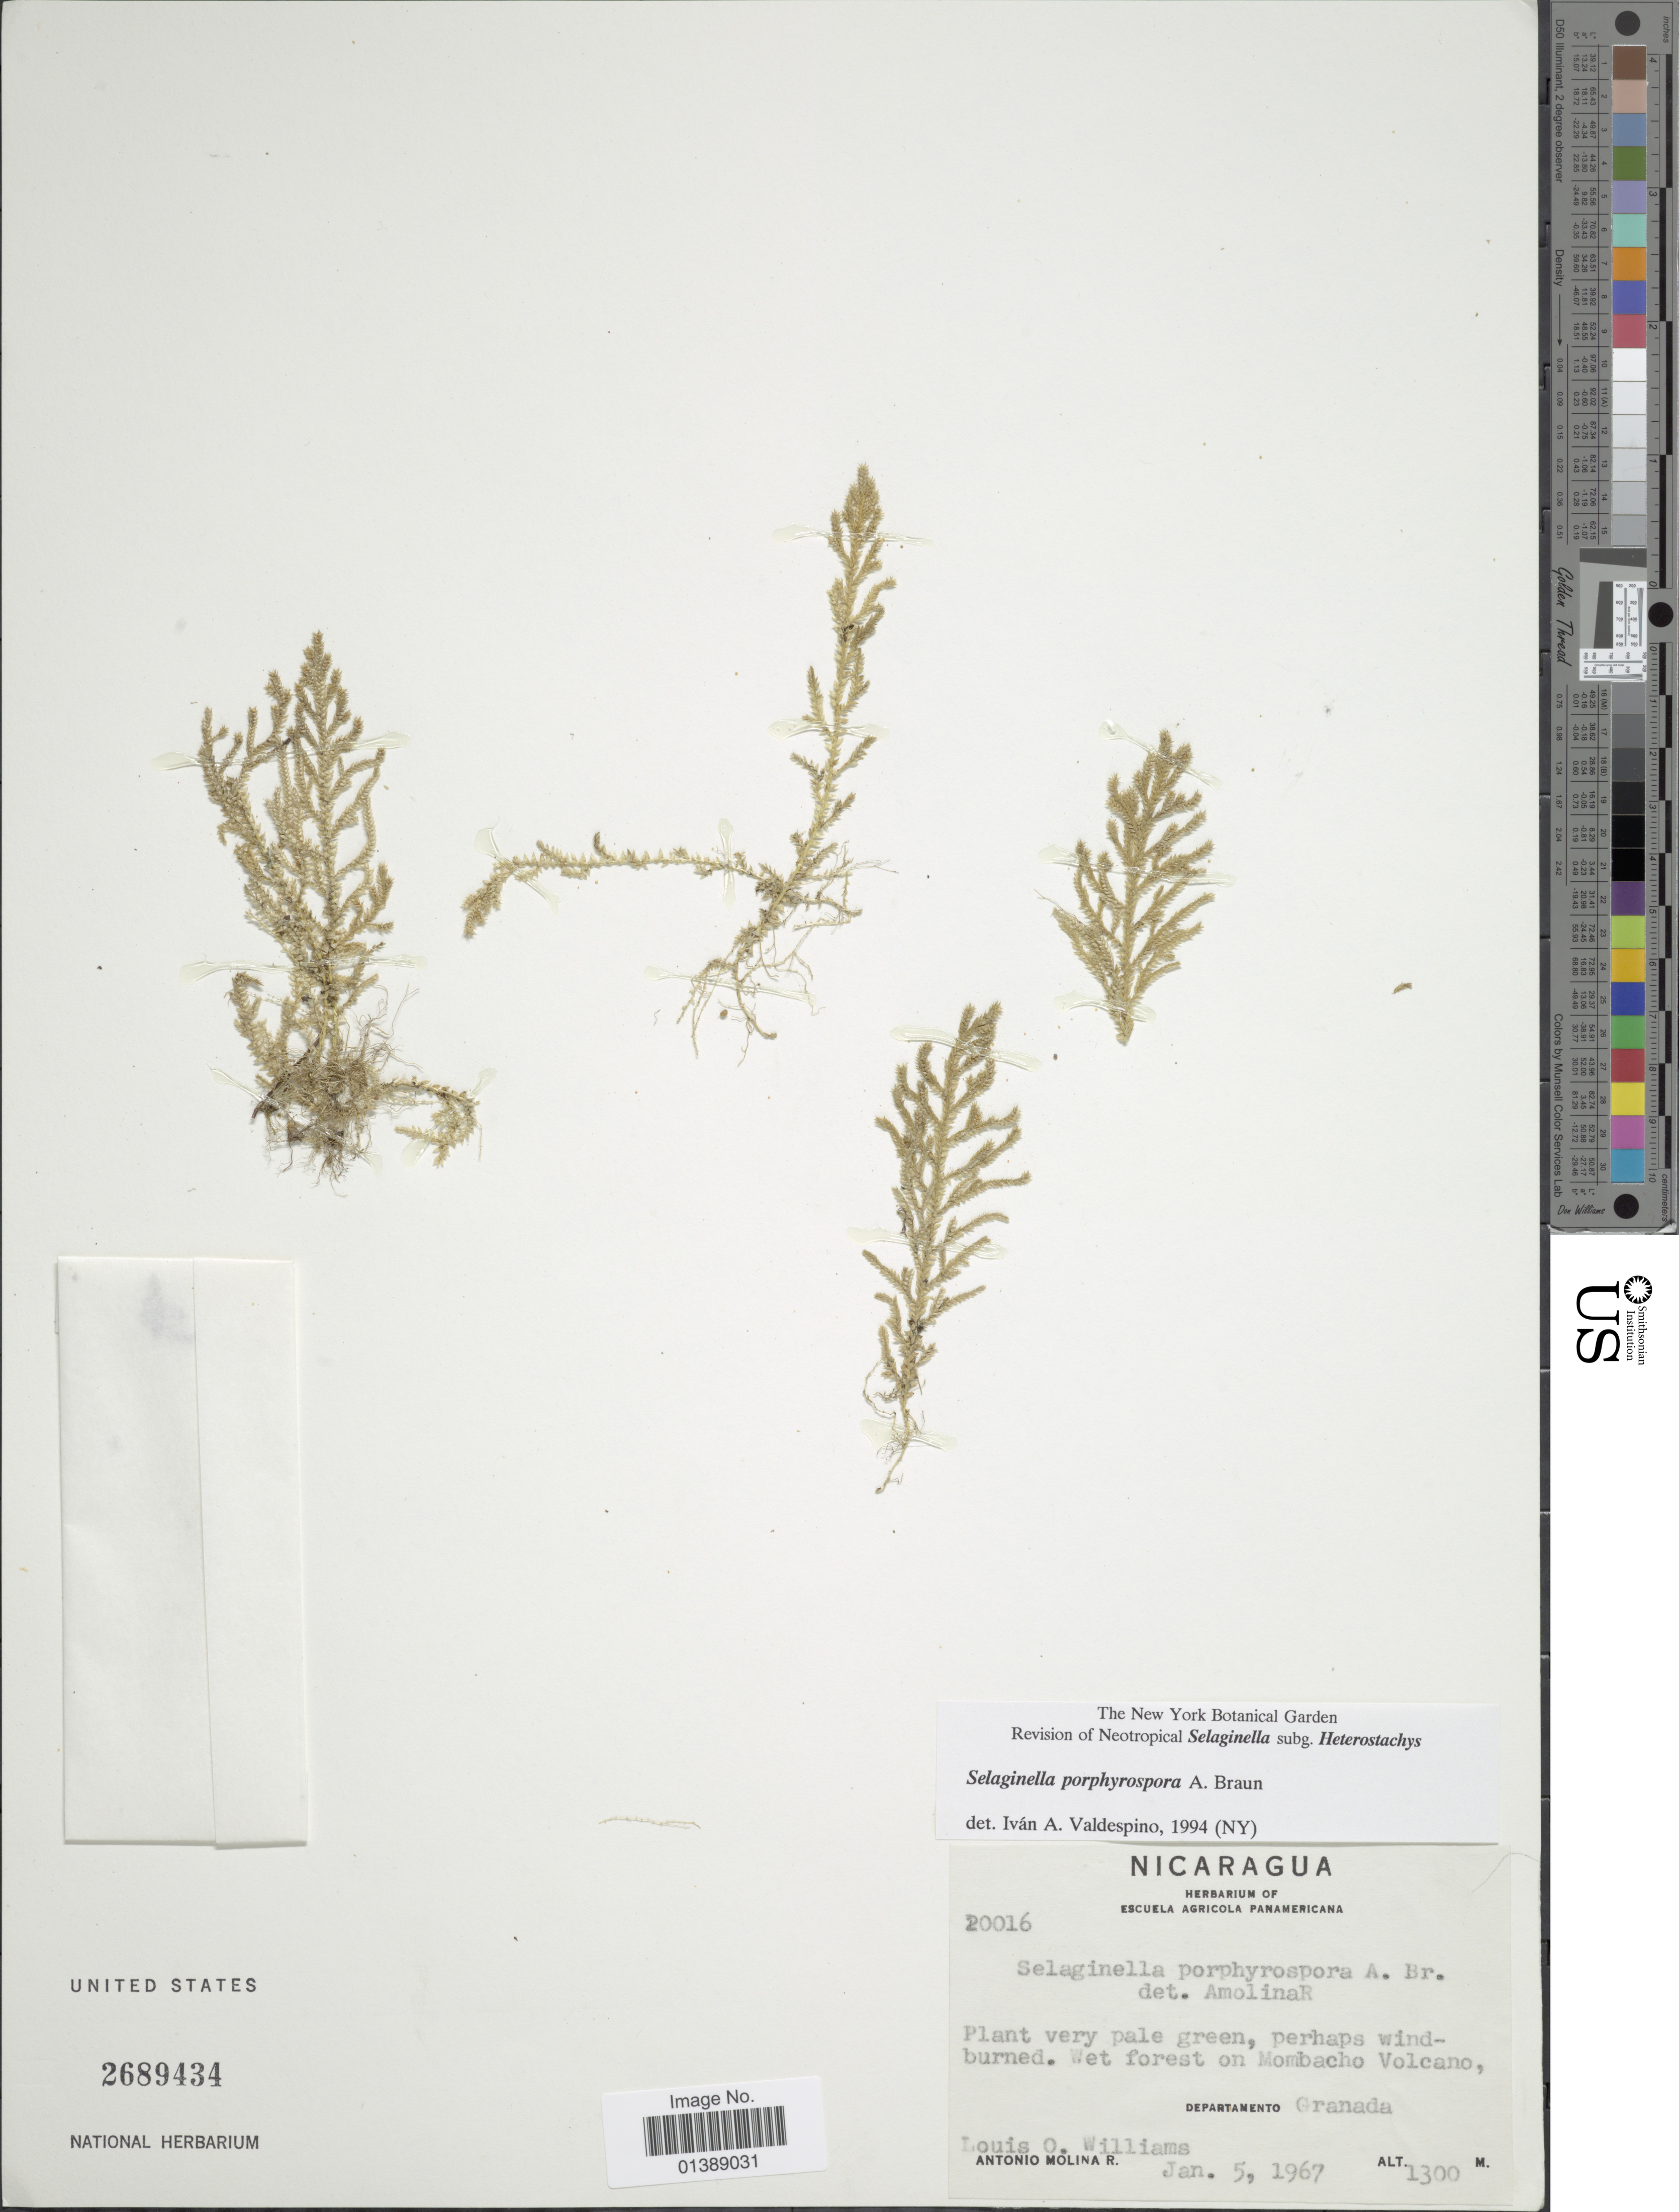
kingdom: Plantae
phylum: Tracheophyta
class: Lycopodiopsida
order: Selaginellales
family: Selaginellaceae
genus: Selaginella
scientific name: Selaginella porphyrospora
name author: A. Braun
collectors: L. O. Williams & A. Molina R.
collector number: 20016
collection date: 1967-01-05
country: Nicaragua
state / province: Granada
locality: Wet forest on Mombacho Volcano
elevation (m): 1300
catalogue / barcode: US 2689434